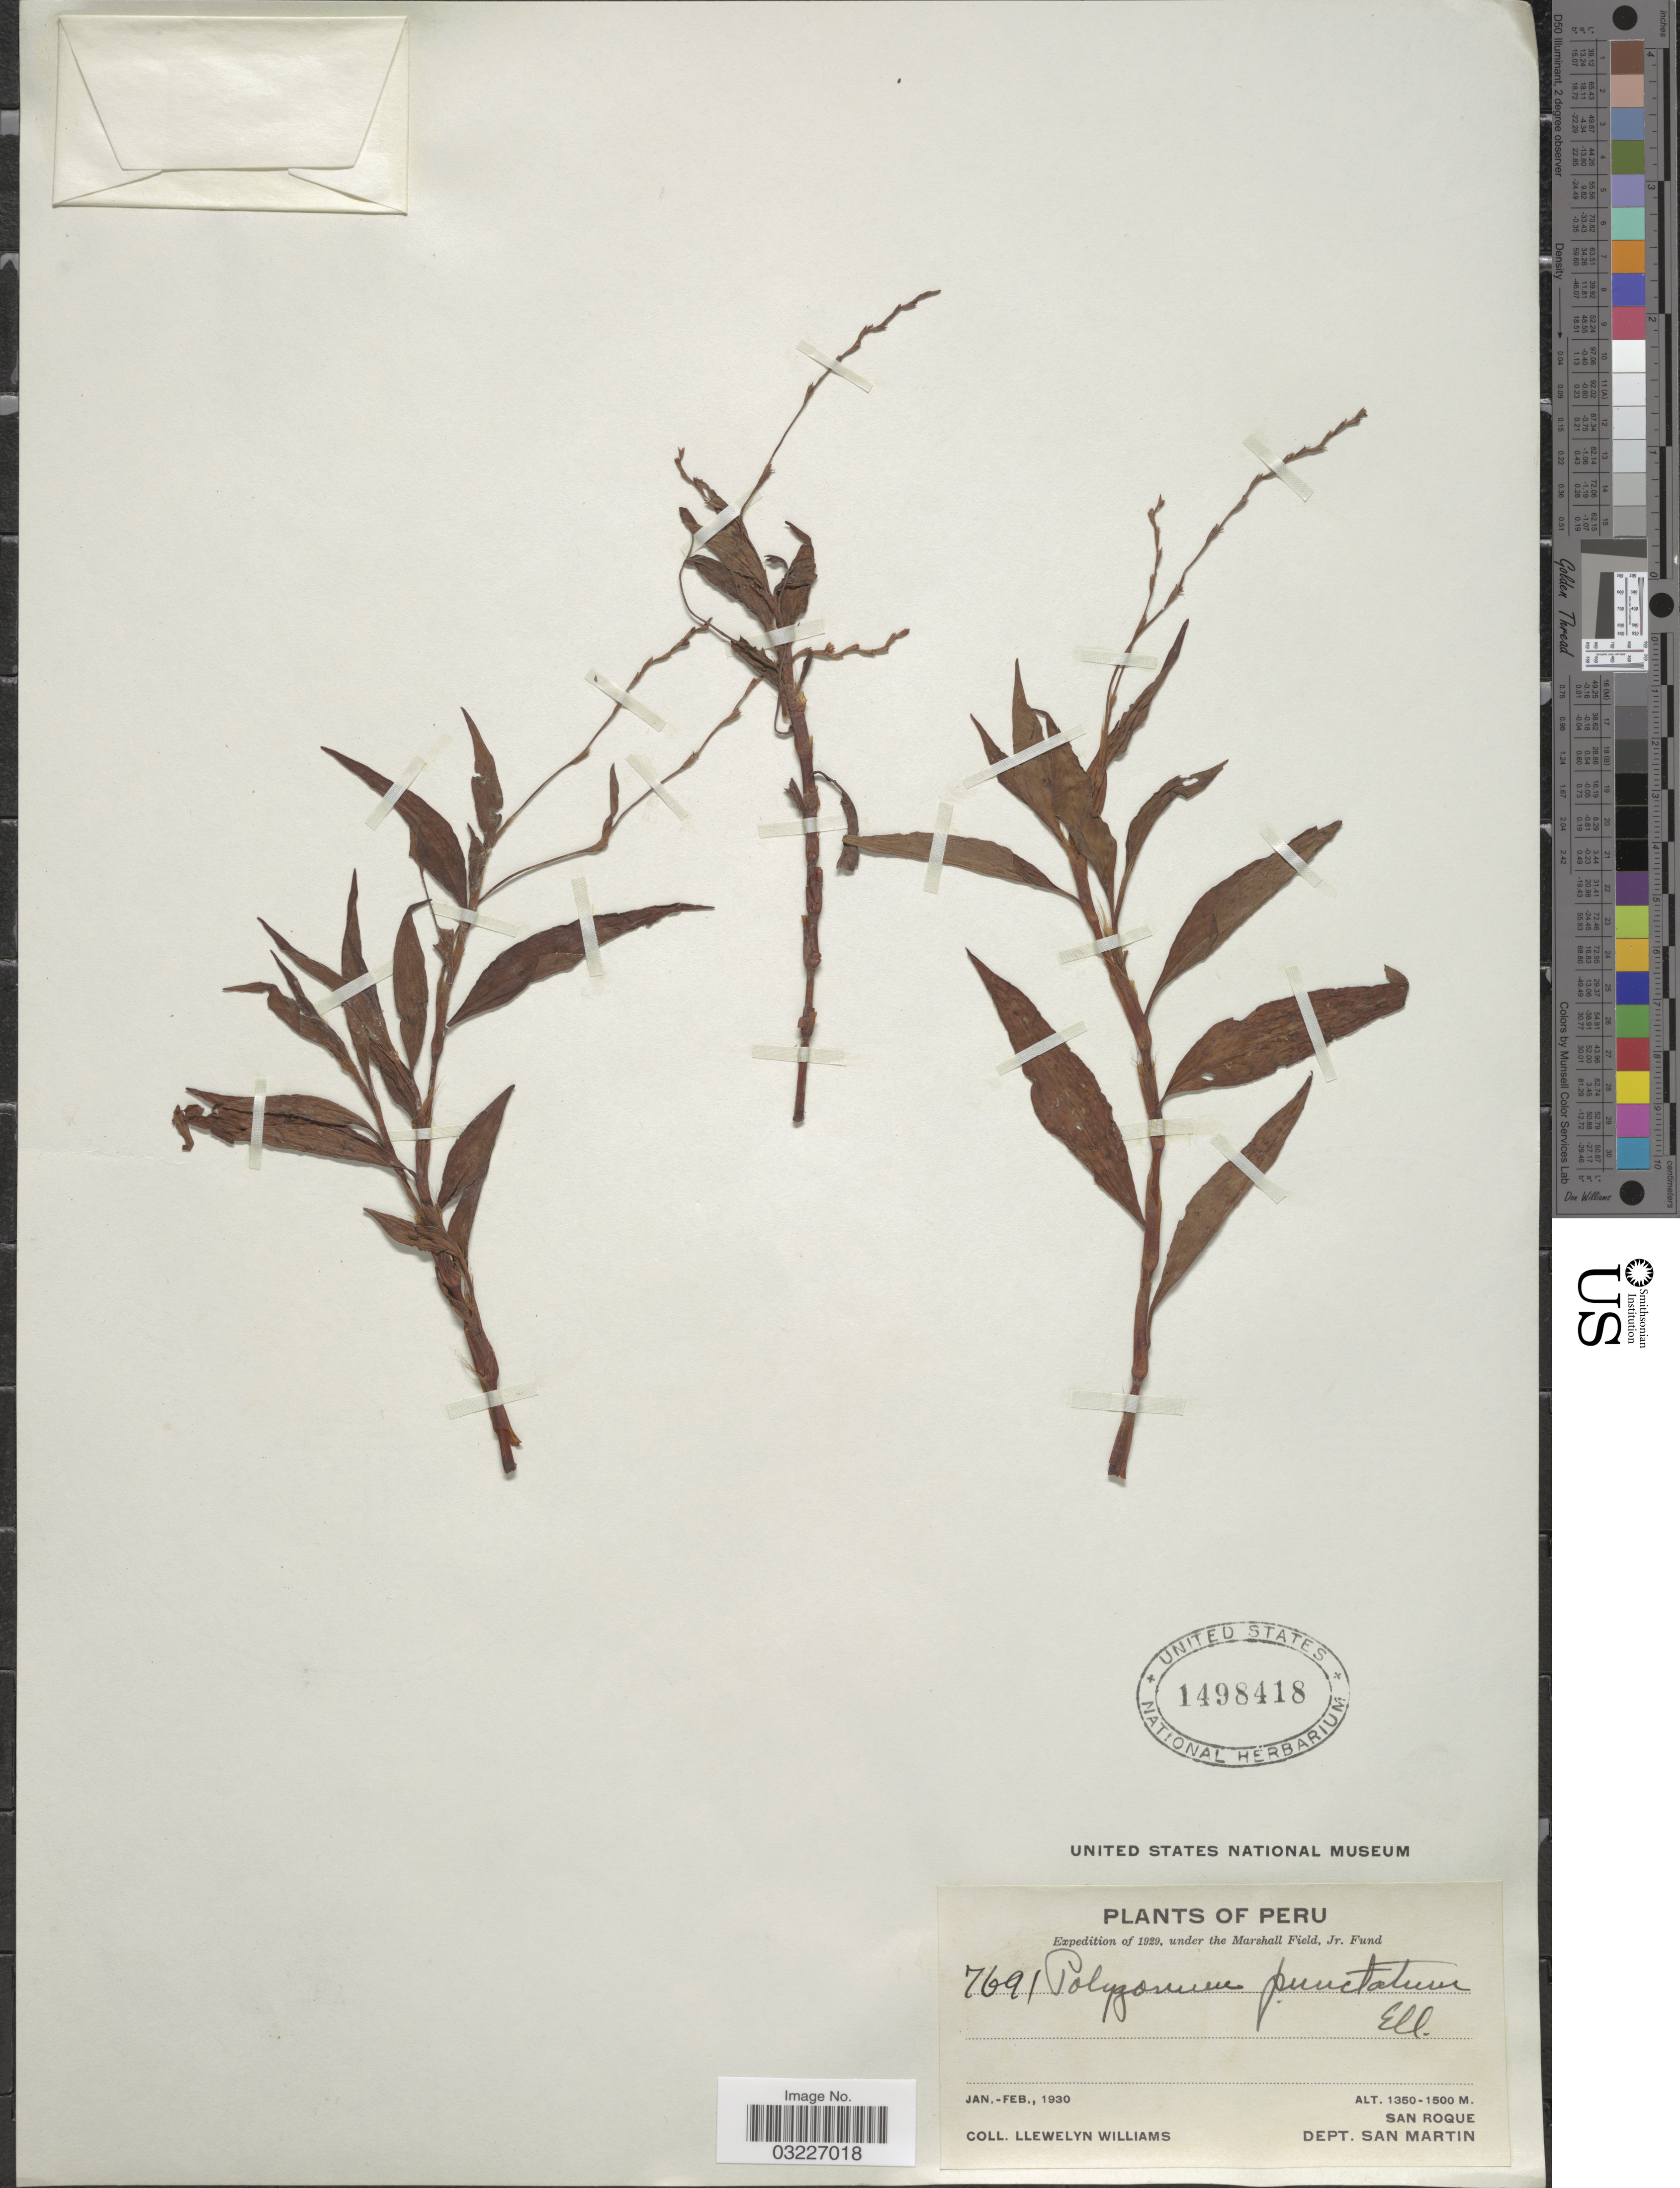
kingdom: Plantae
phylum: Tracheophyta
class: Magnoliopsida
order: Caryophyllales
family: Polygonaceae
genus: Polygonum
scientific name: Polygonum opelousanum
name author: Riddell ex Small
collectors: Ll. Williams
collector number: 7691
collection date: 1930-01/1930-02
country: Peru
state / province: San Martín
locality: San Roque. Dept. San Martin.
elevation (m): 1350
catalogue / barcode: US 1498418